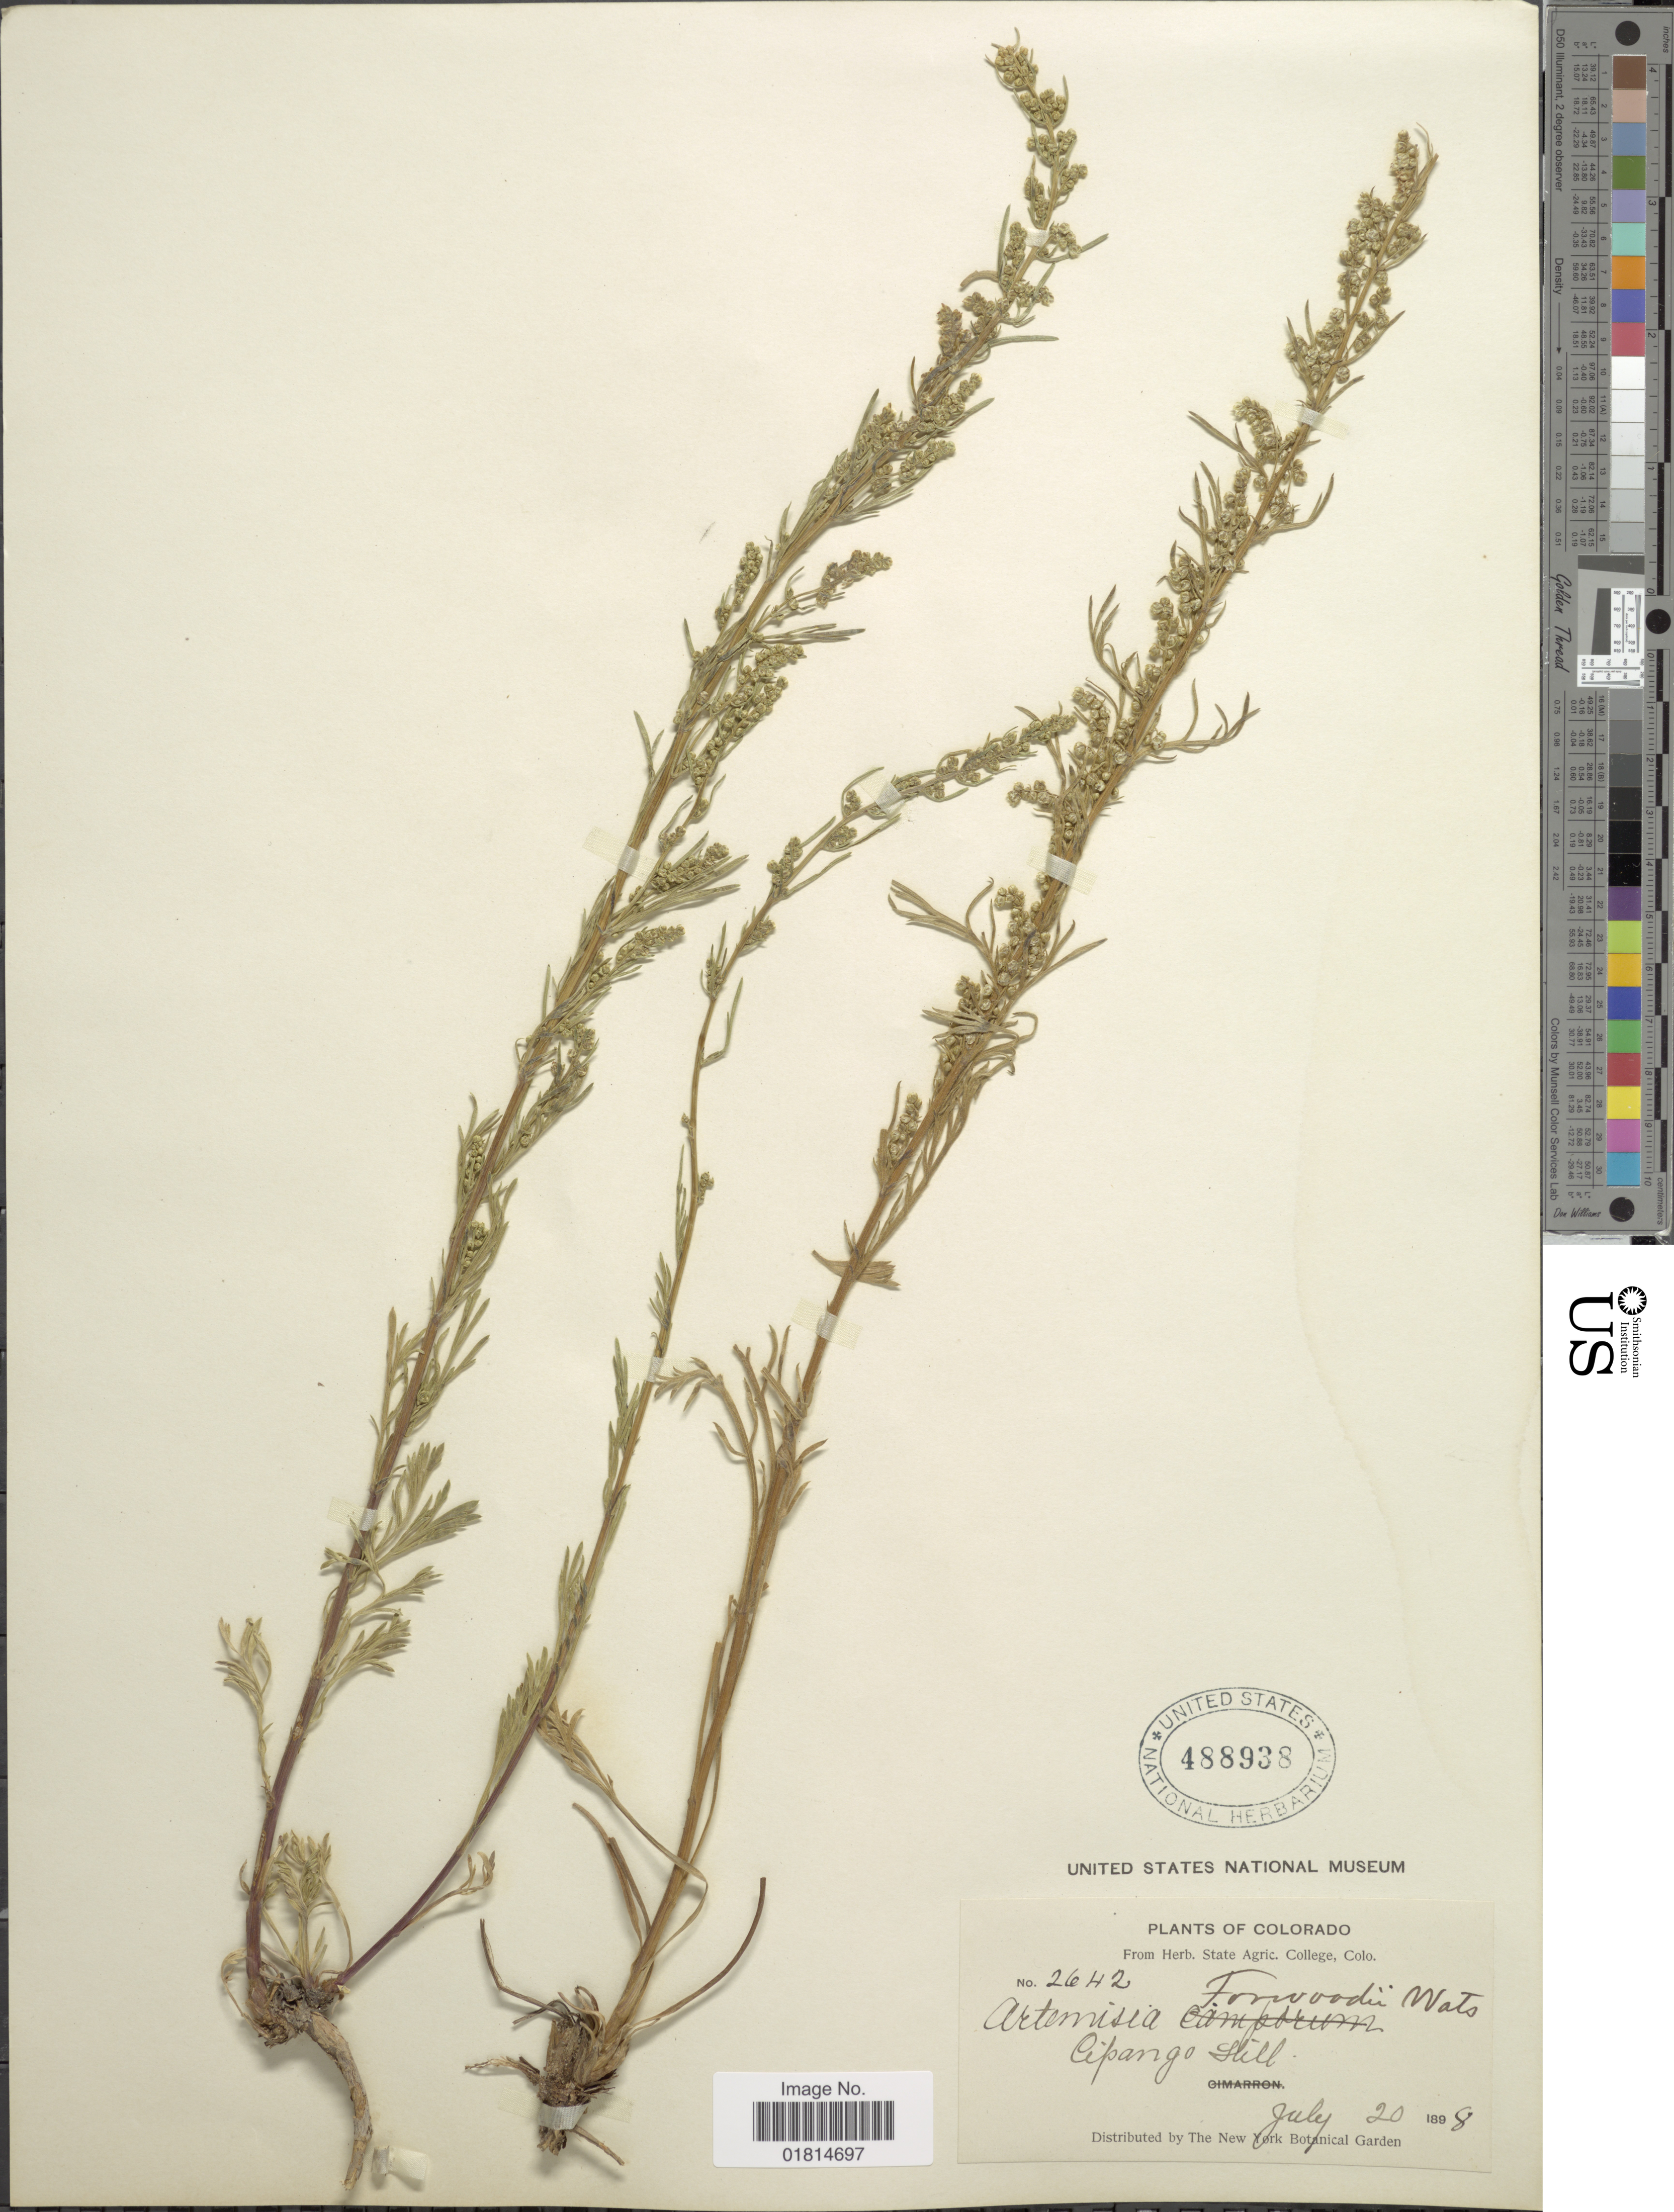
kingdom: Plantae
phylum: Tracheophyta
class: Magnoliopsida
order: Asterales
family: Asteraceae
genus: Artemisia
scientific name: Artemisia camporum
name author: Rydb.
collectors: ex herb. State Agric. College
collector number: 2642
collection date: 1898-07-20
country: United States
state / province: Colorado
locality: Cipango Hill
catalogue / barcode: US 488938